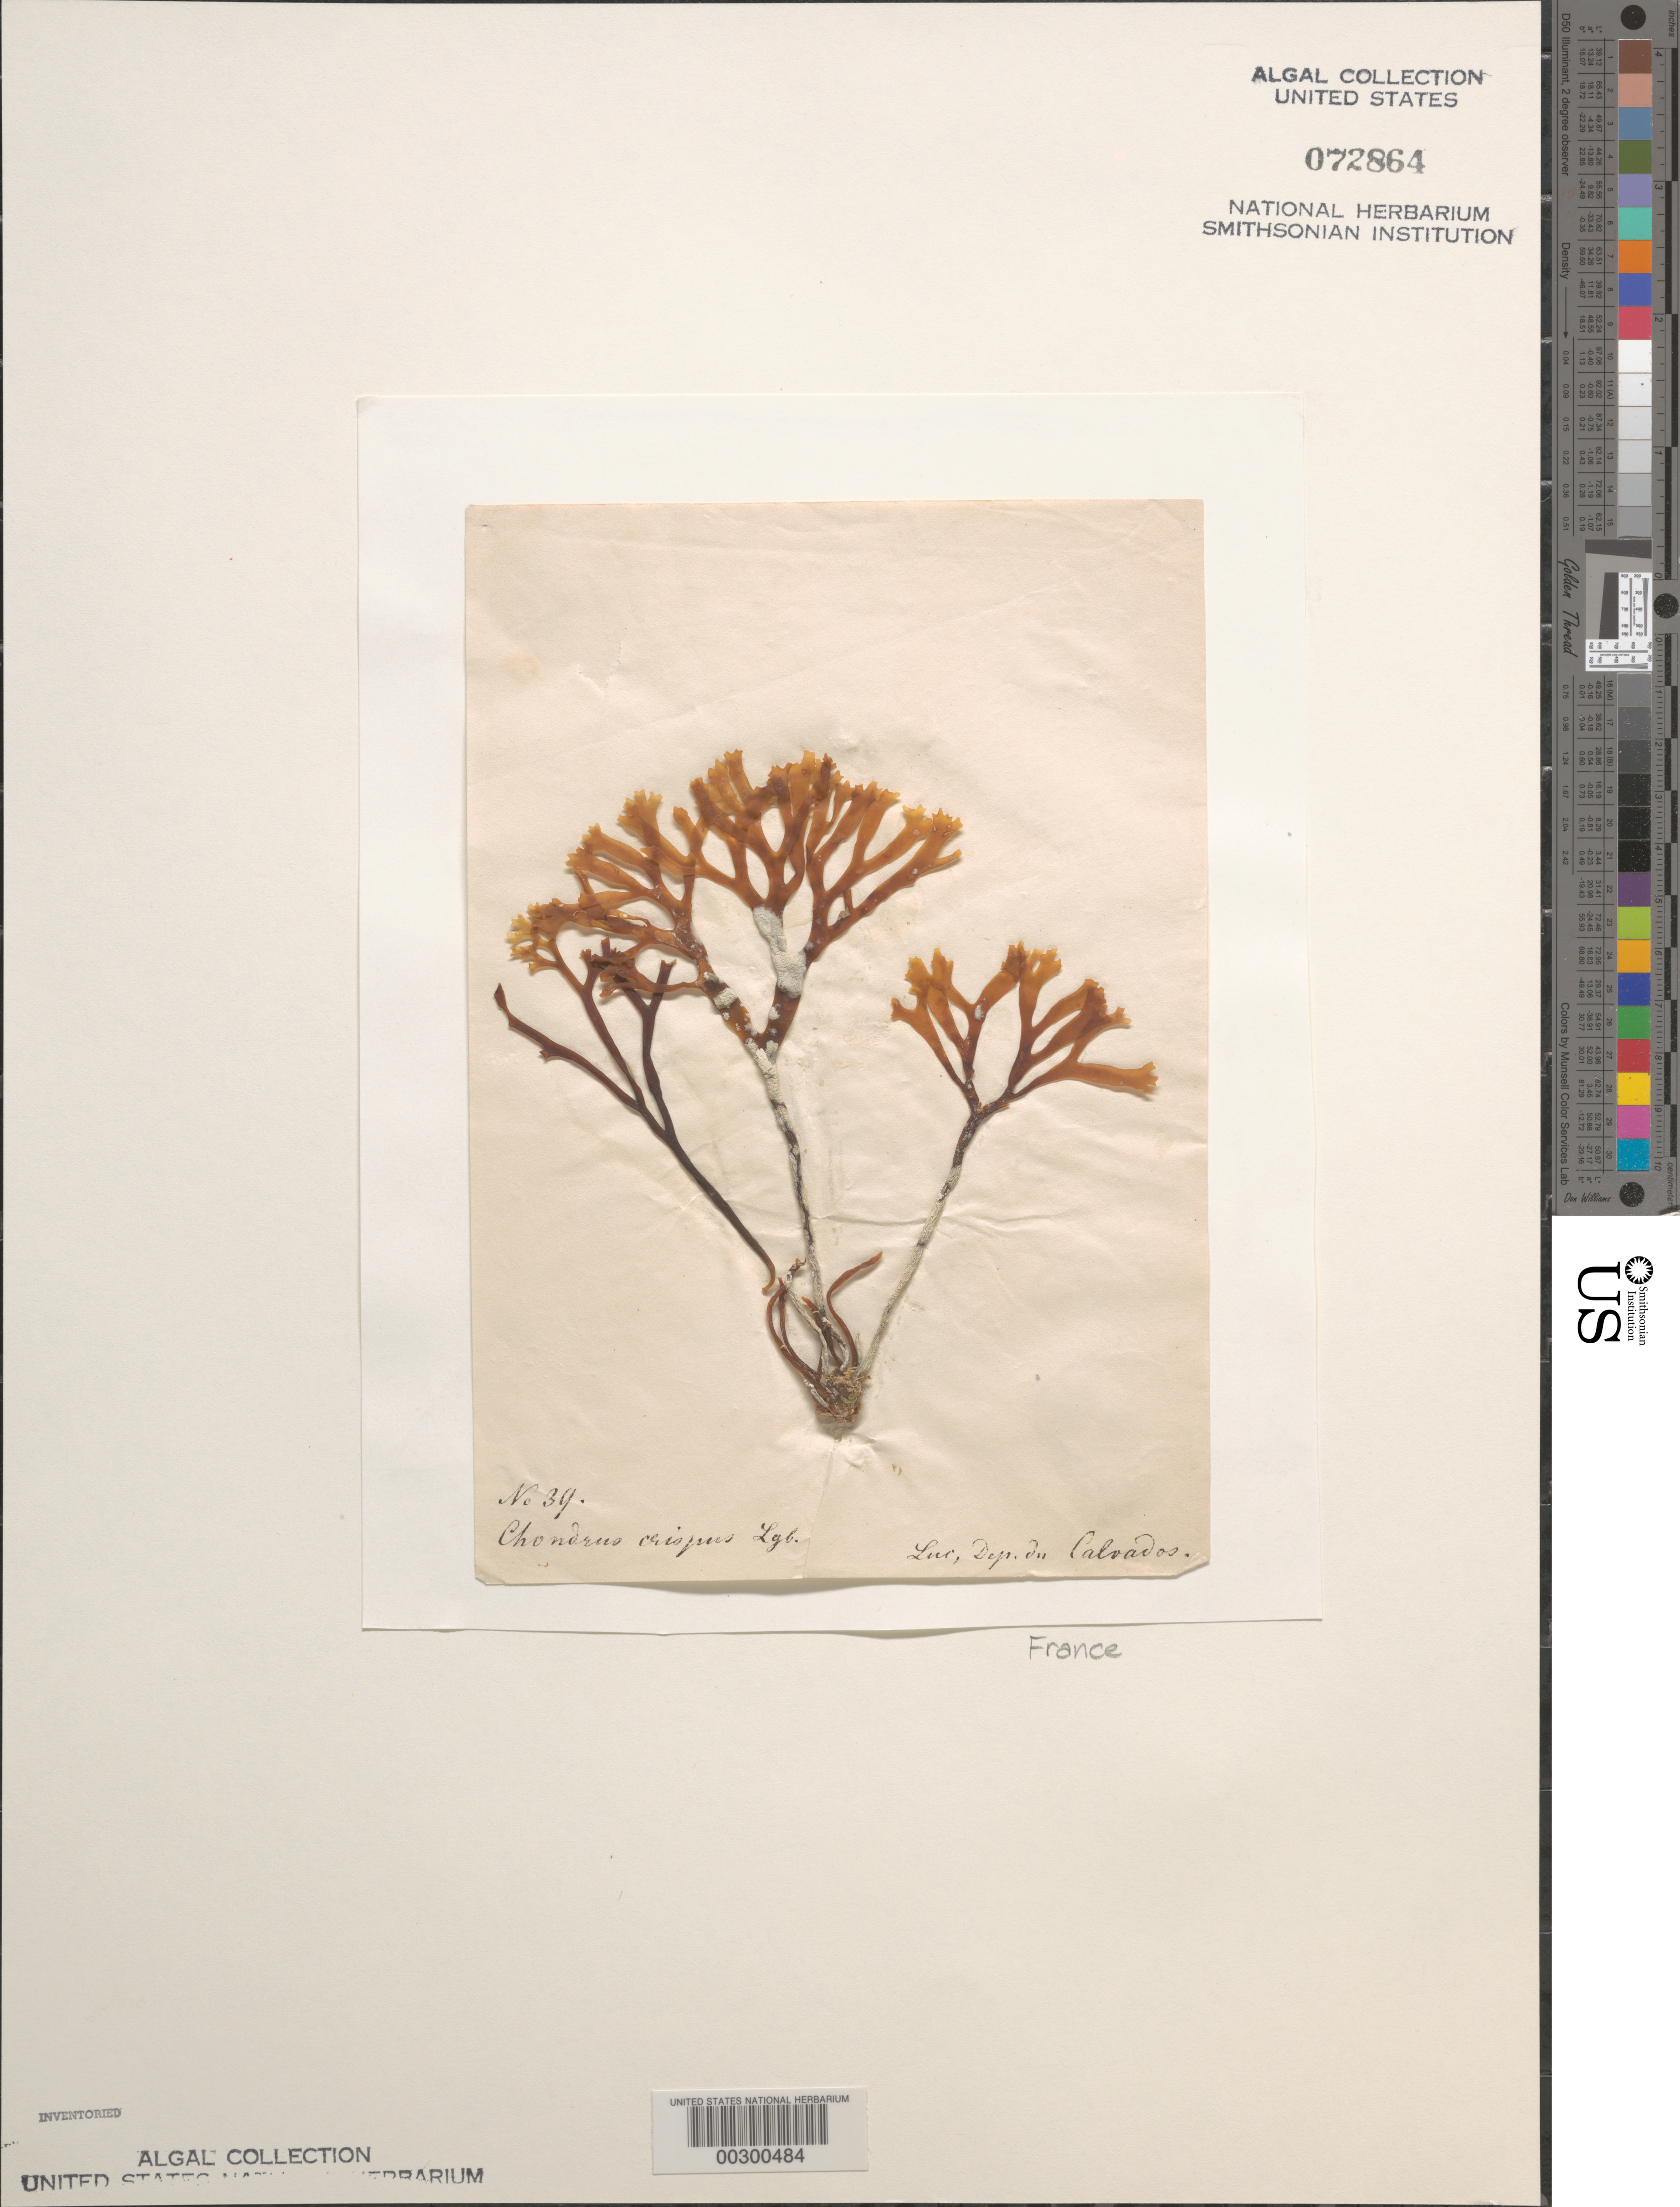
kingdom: Plantae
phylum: Rhodophyta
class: Florideophyceae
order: Gigartinales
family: Gigartinaceae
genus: Chondrus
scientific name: Chondrus crispus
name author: Stackh.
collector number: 39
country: France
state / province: Normandie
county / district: Calvados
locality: Luc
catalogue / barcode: US 72864